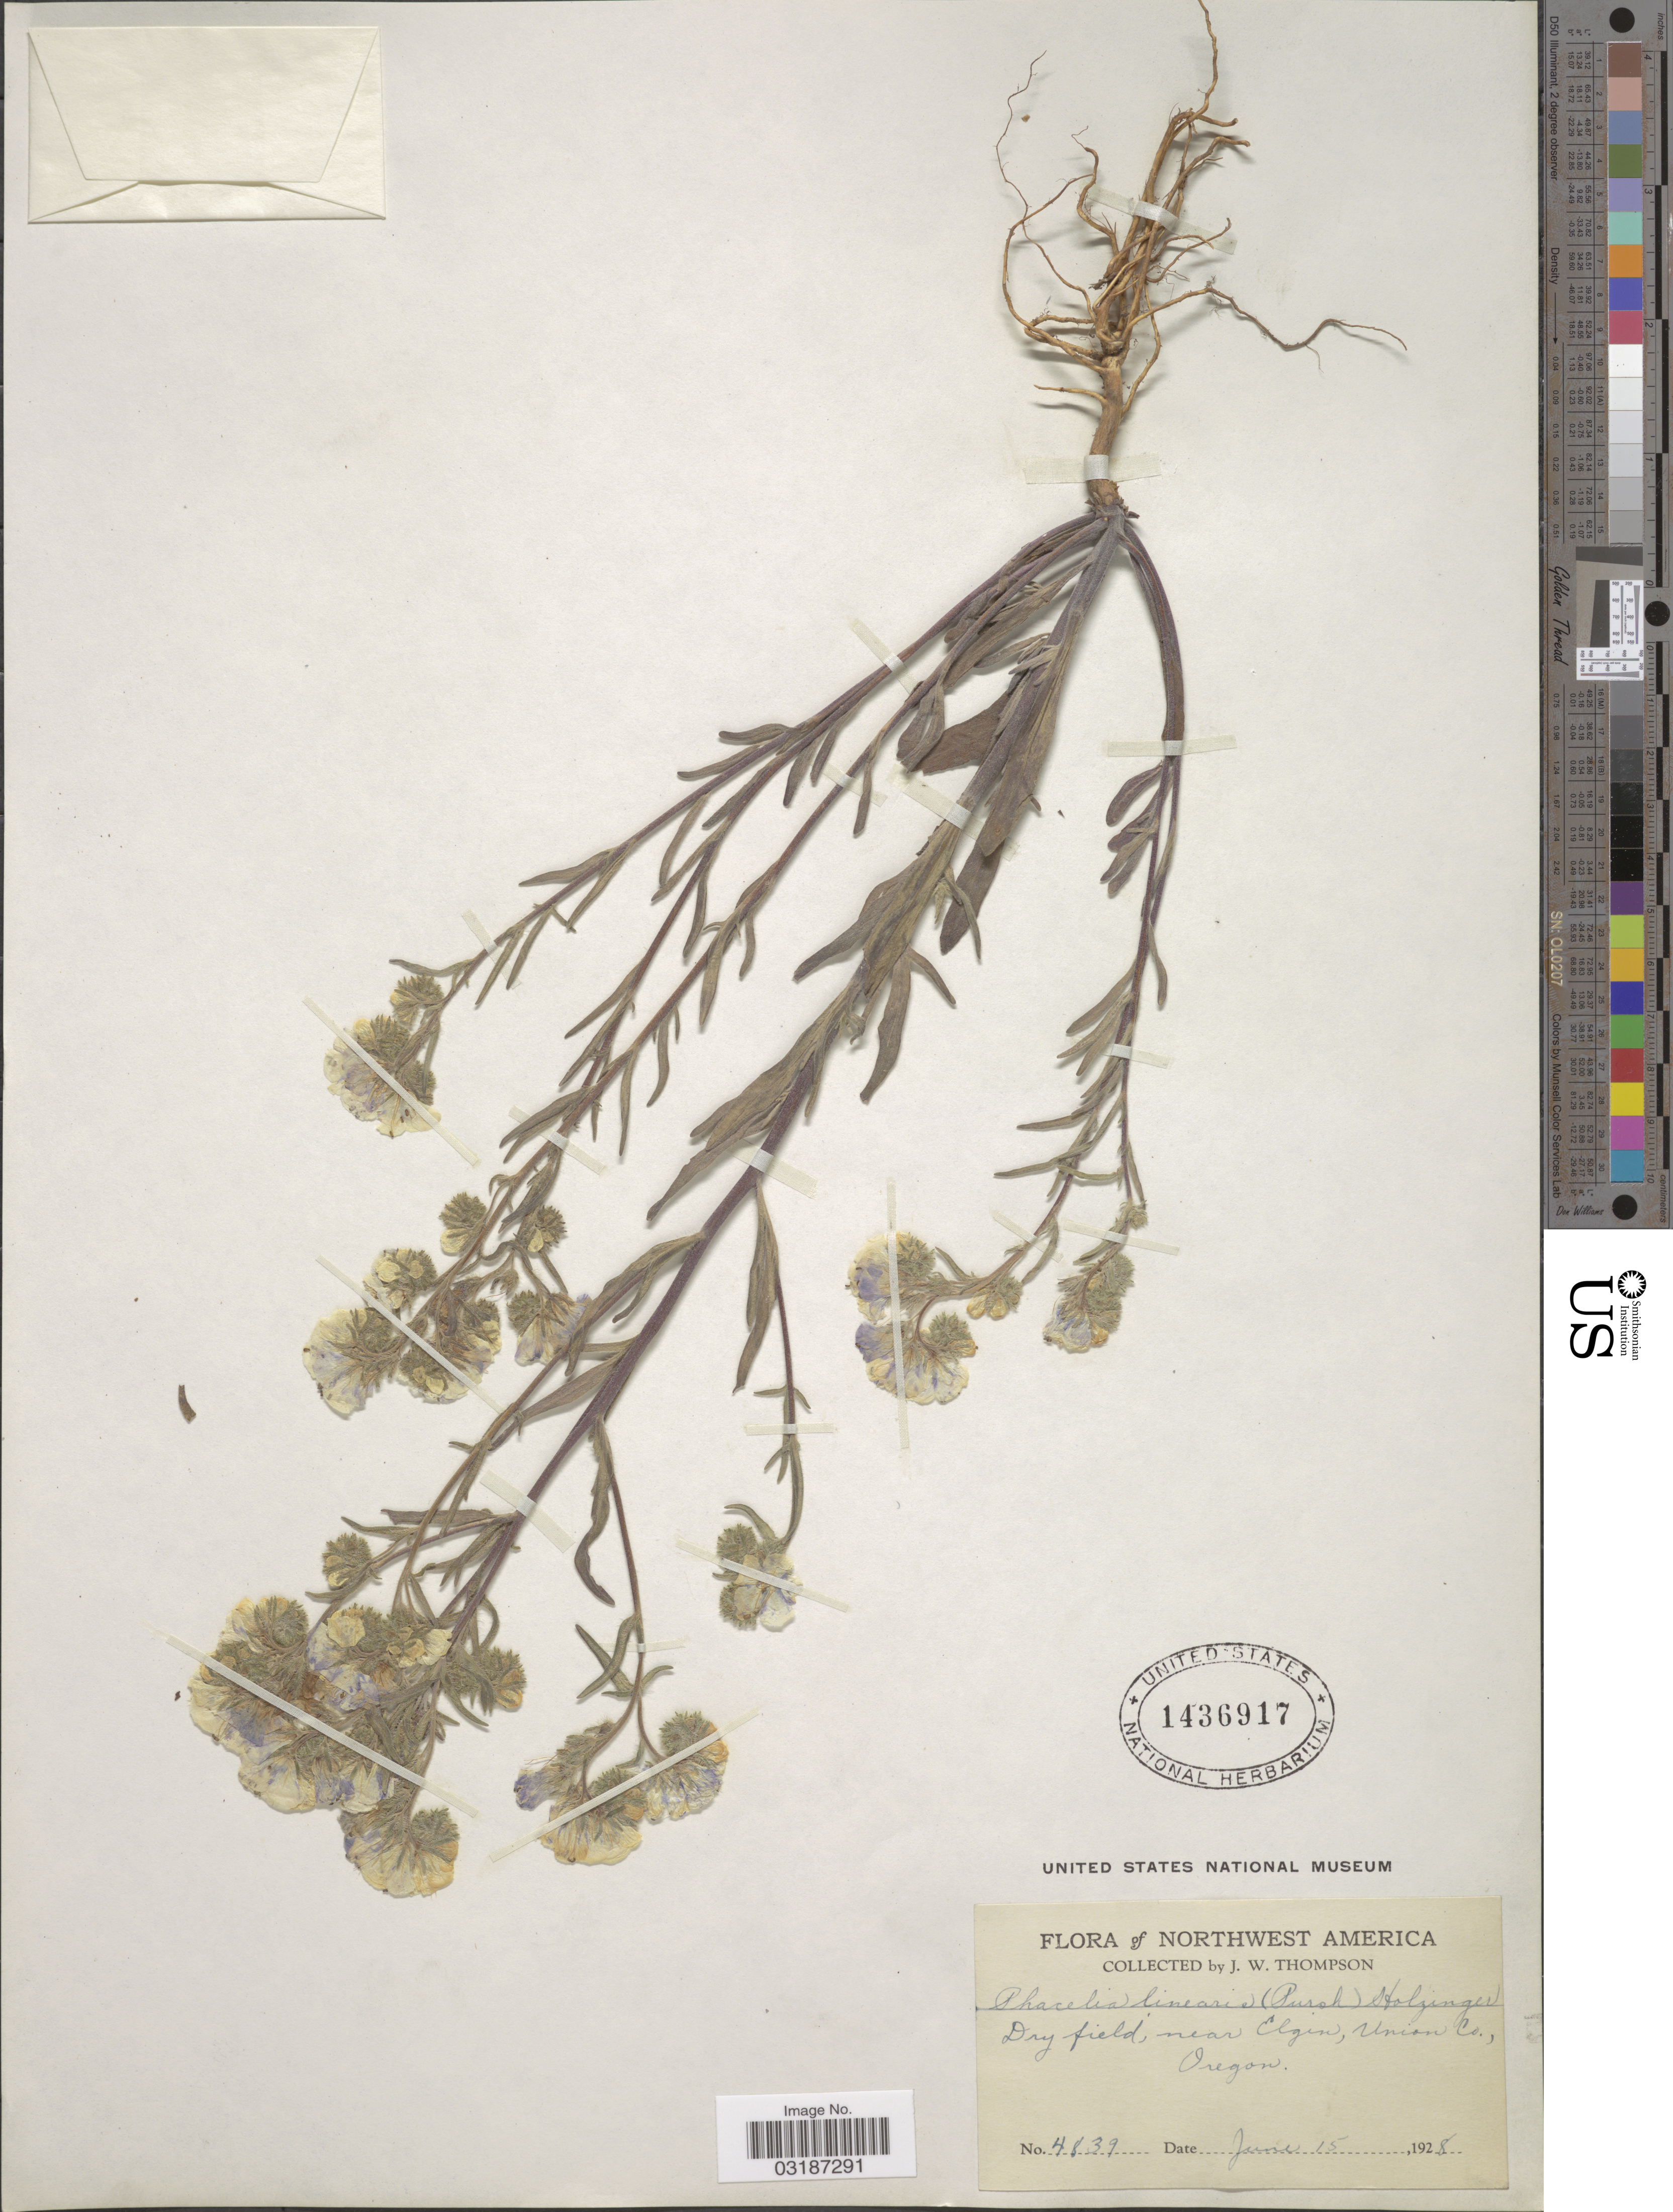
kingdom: Plantae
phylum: Tracheophyta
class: Magnoliopsida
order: Boraginales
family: Hydrophyllaceae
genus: Phacelia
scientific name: Phacelia linearis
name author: (Pursh) Holz.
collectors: J. Thompson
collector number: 4839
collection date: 1928-06-15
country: United States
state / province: Oregon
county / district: Union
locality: Dry field, near Elgin, Union Co.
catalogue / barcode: US 1436917